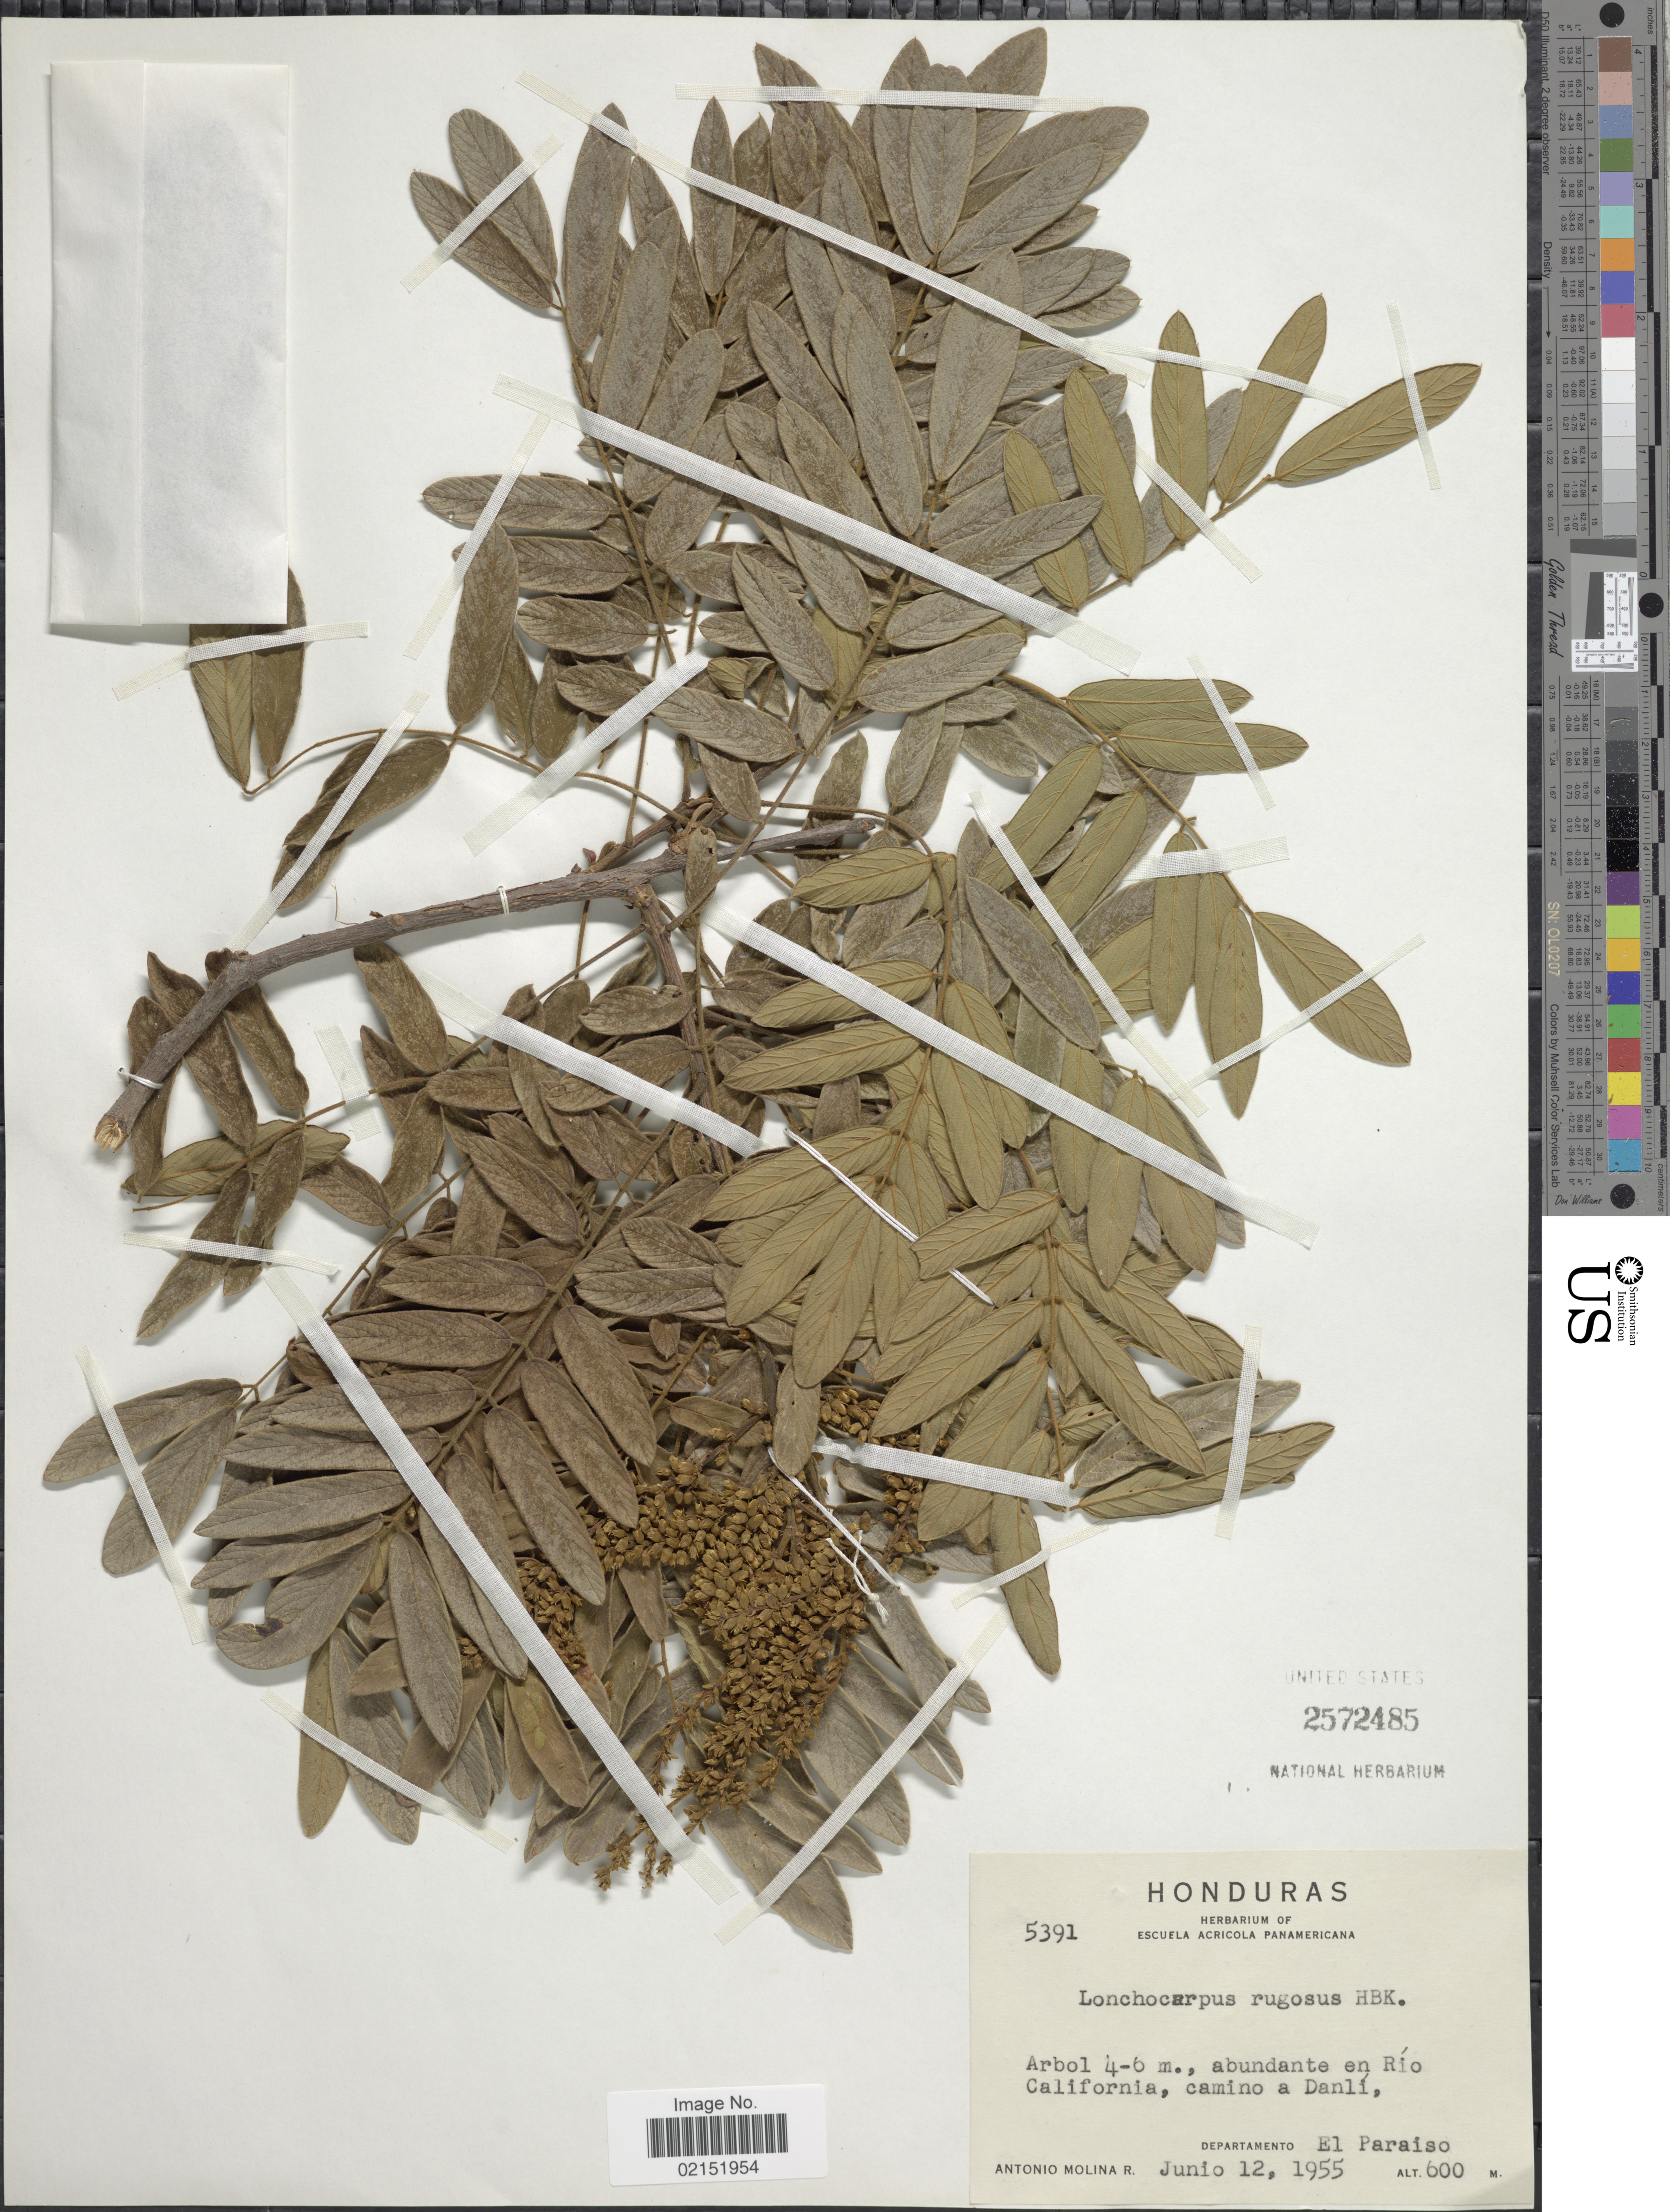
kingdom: Plantae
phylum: Tracheophyta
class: Magnoliopsida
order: Fabales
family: Fabaceae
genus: Lonchocarpus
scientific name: Lonchocarpus rugosus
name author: Benth.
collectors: A. Molina R.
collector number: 5391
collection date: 1955-06-12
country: Honduras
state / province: El Paraíso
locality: Abundante en Rio California, camino a Danli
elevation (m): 600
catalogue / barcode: US 2572485